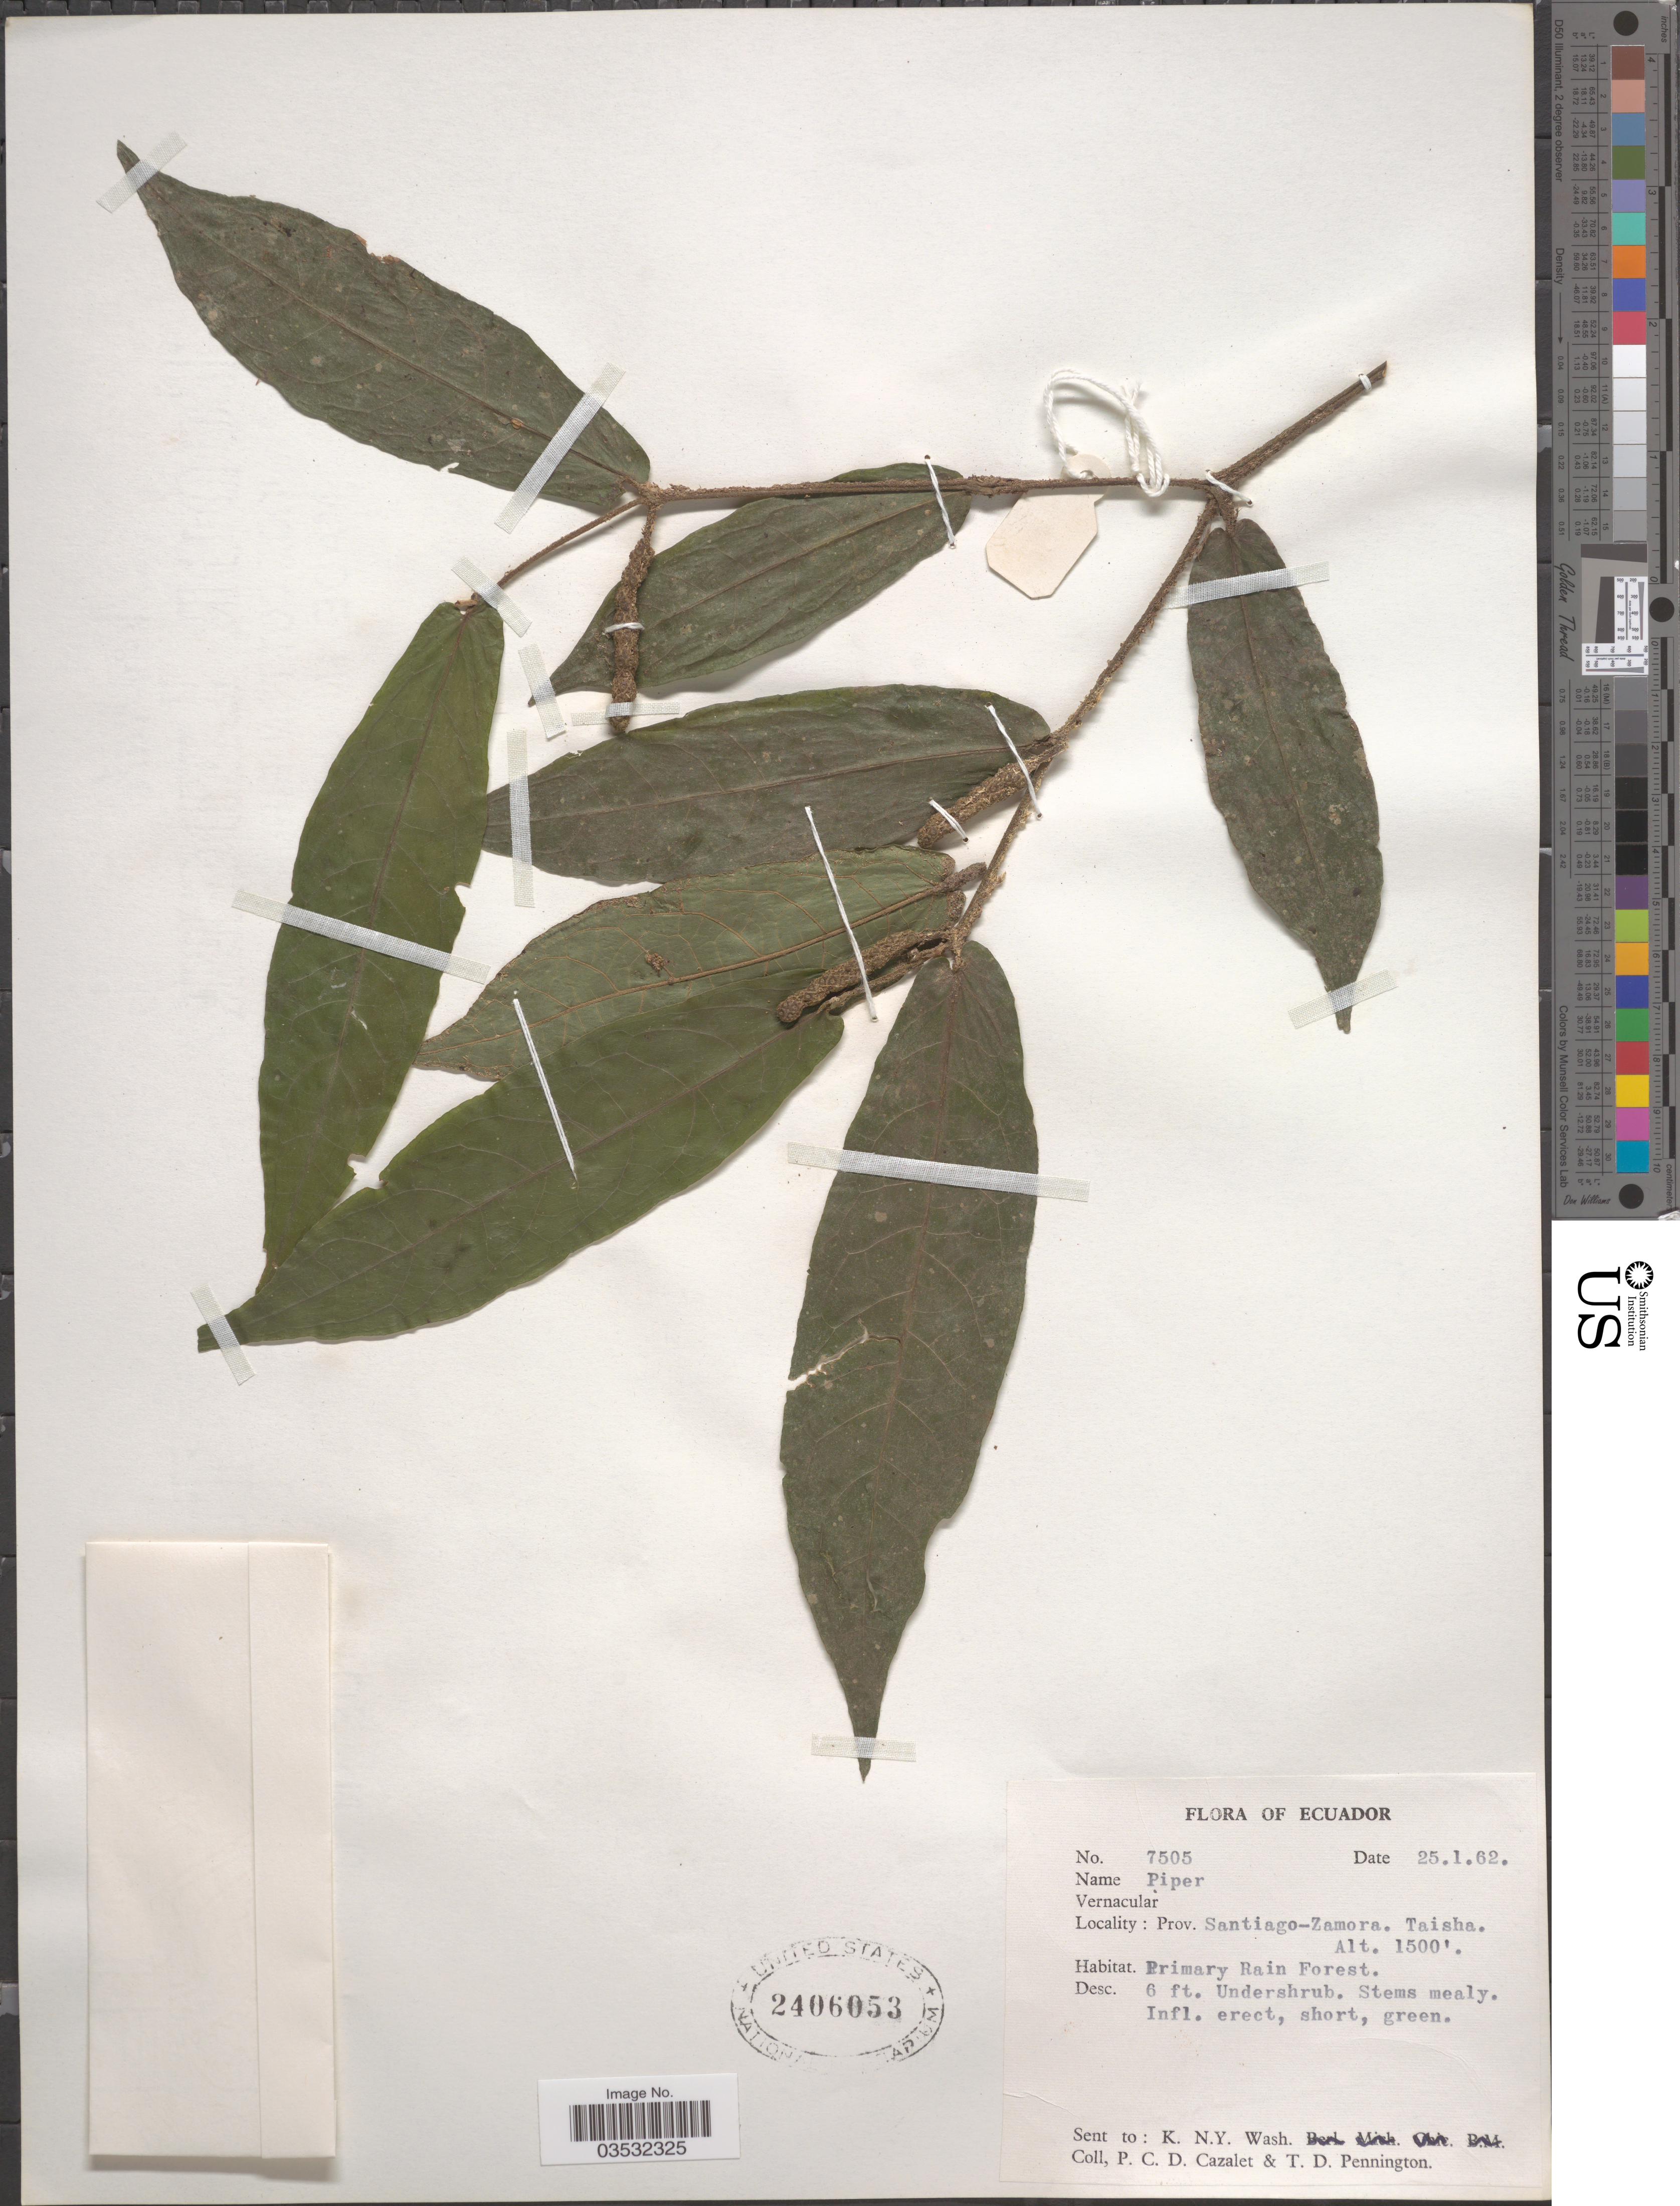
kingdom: Plantae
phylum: Tracheophyta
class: Magnoliopsida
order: Piperales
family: Piperaceae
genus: Piper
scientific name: Piper sp.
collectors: P. C. D. Cazalet & T. D. Pennington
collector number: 7505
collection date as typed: Transcribed d/m/y: 25/1/62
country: Ecuador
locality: Prov. Santiago-Zamora. Taisha.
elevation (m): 457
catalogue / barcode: US 2406053